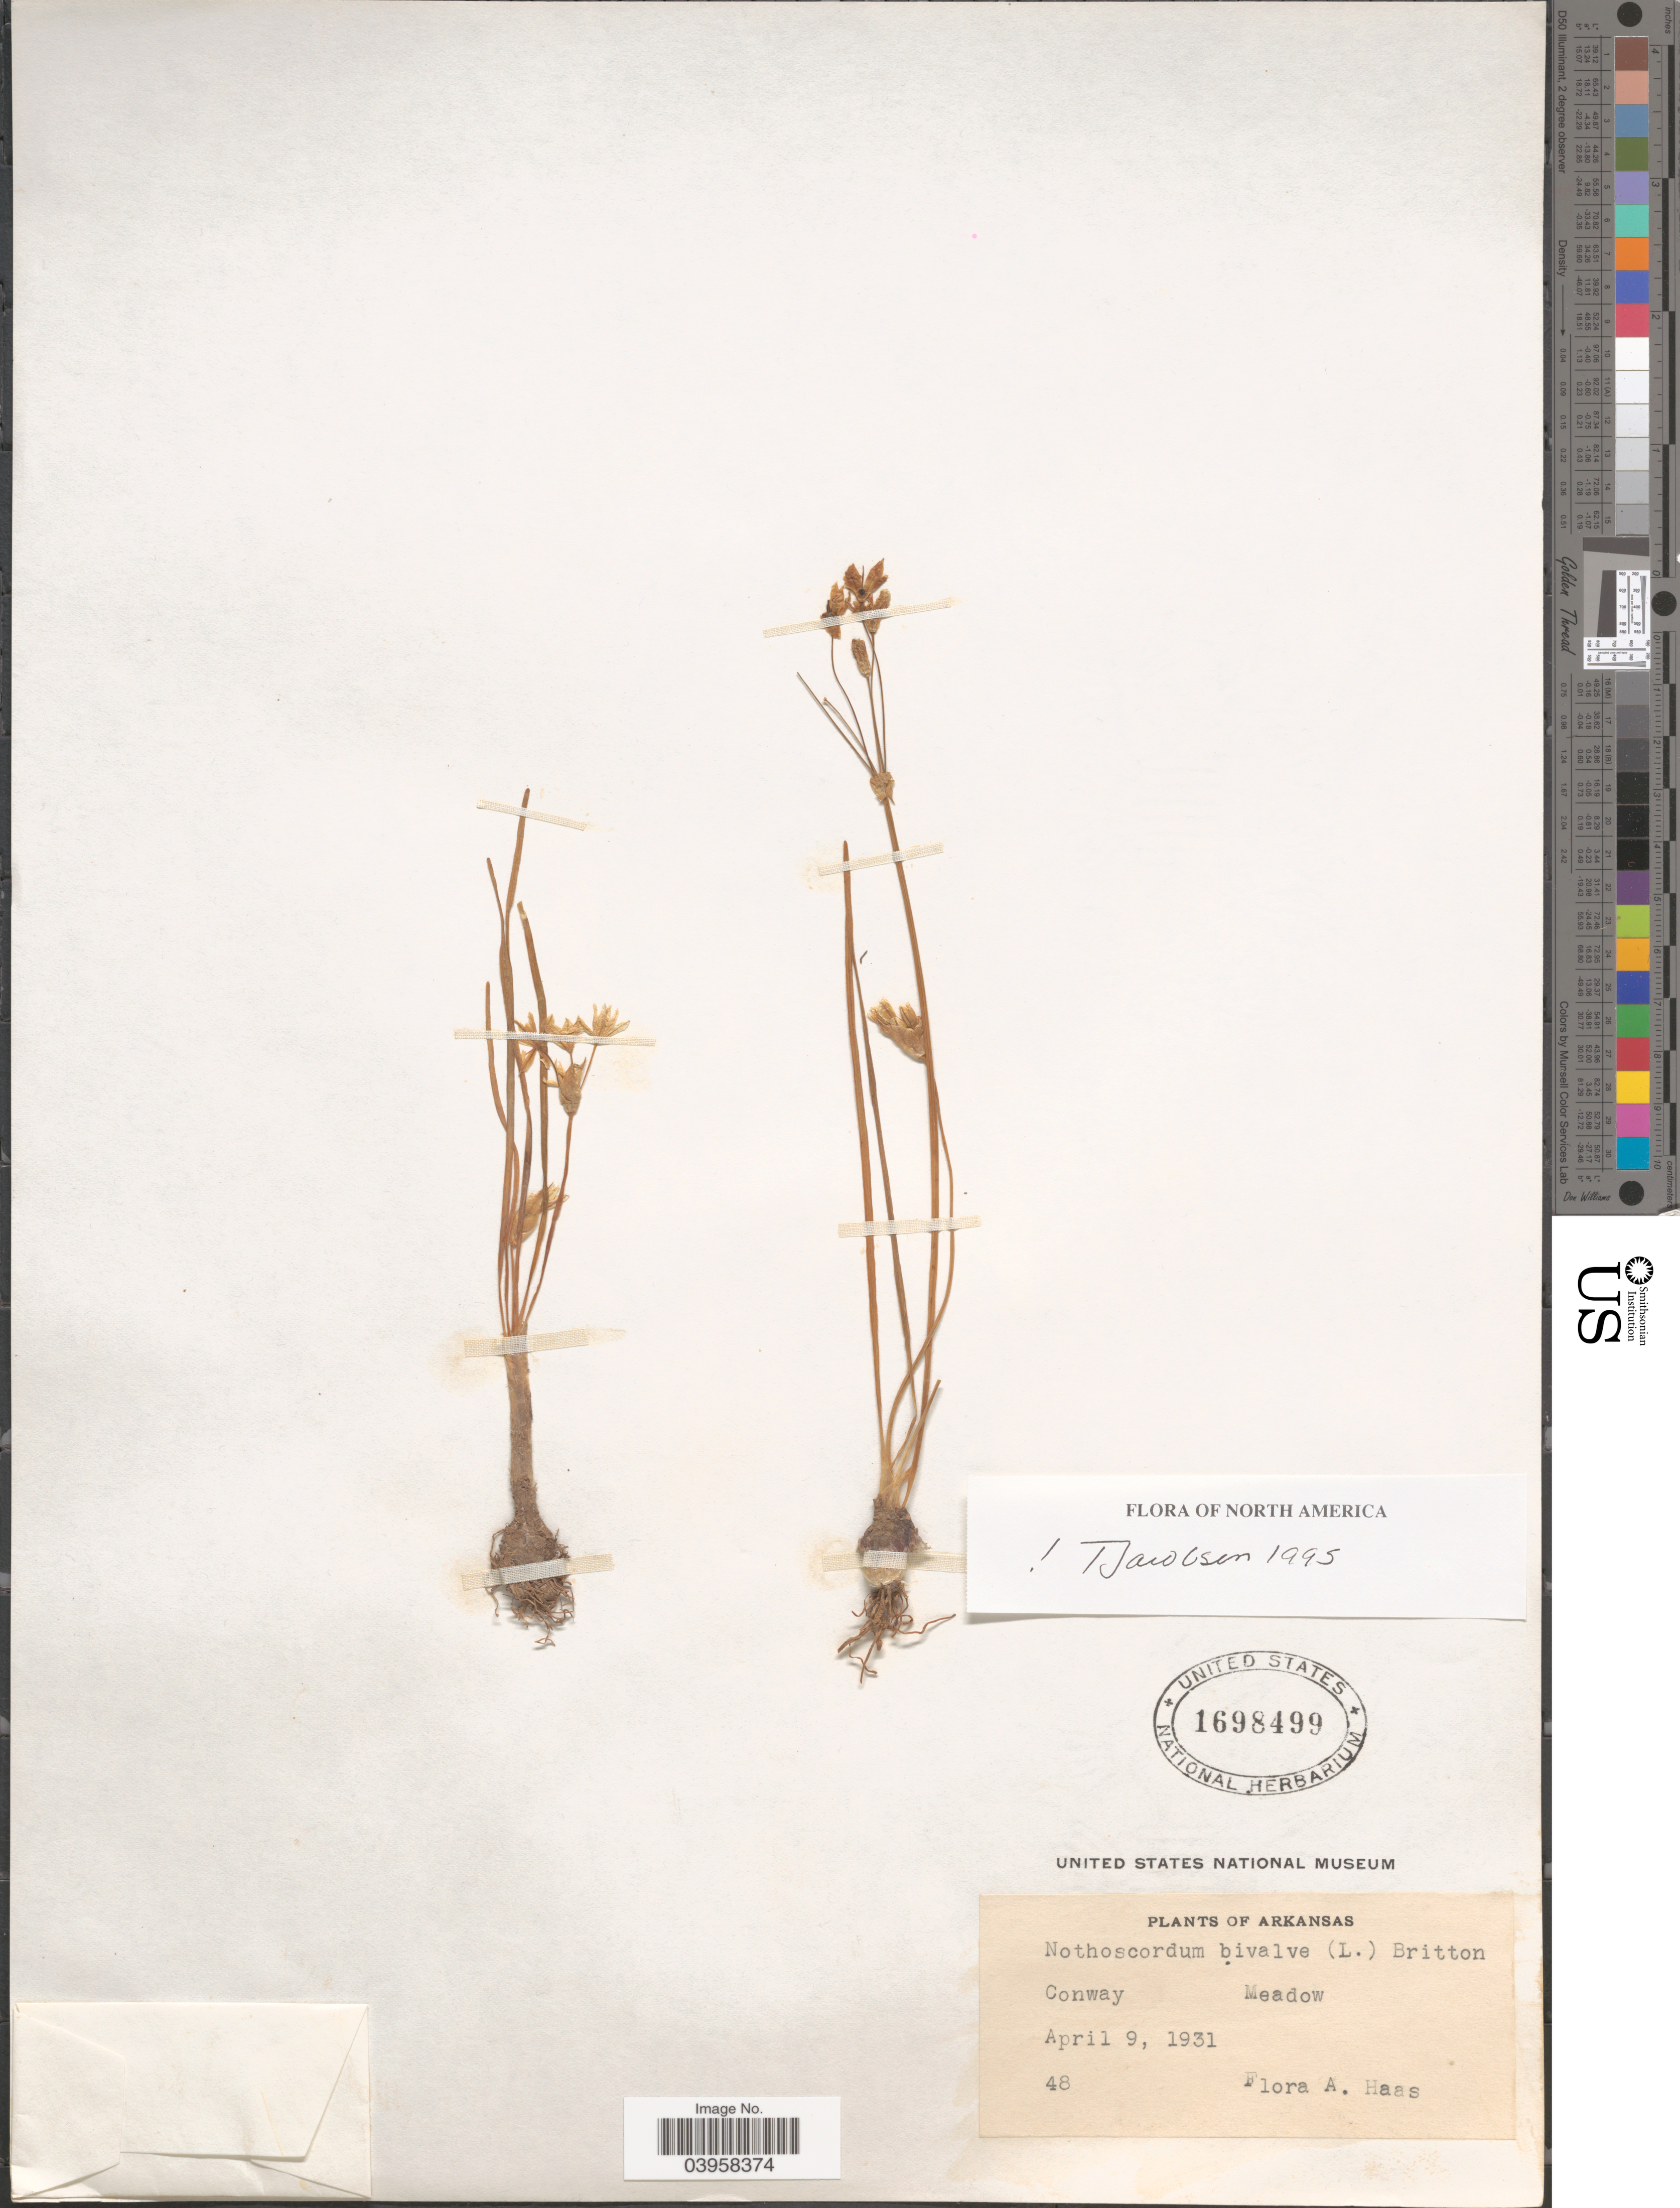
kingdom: Plantae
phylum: Tracheophyta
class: Liliopsida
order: Asparagales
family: Amaryllidaceae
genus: Nothoscordum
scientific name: Nothoscordum bivalve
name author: (L.) Britton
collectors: F. A. Haas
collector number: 48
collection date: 1931-04-09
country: United States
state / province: Arkansas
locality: Conway. Meadow.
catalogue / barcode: US 1698499